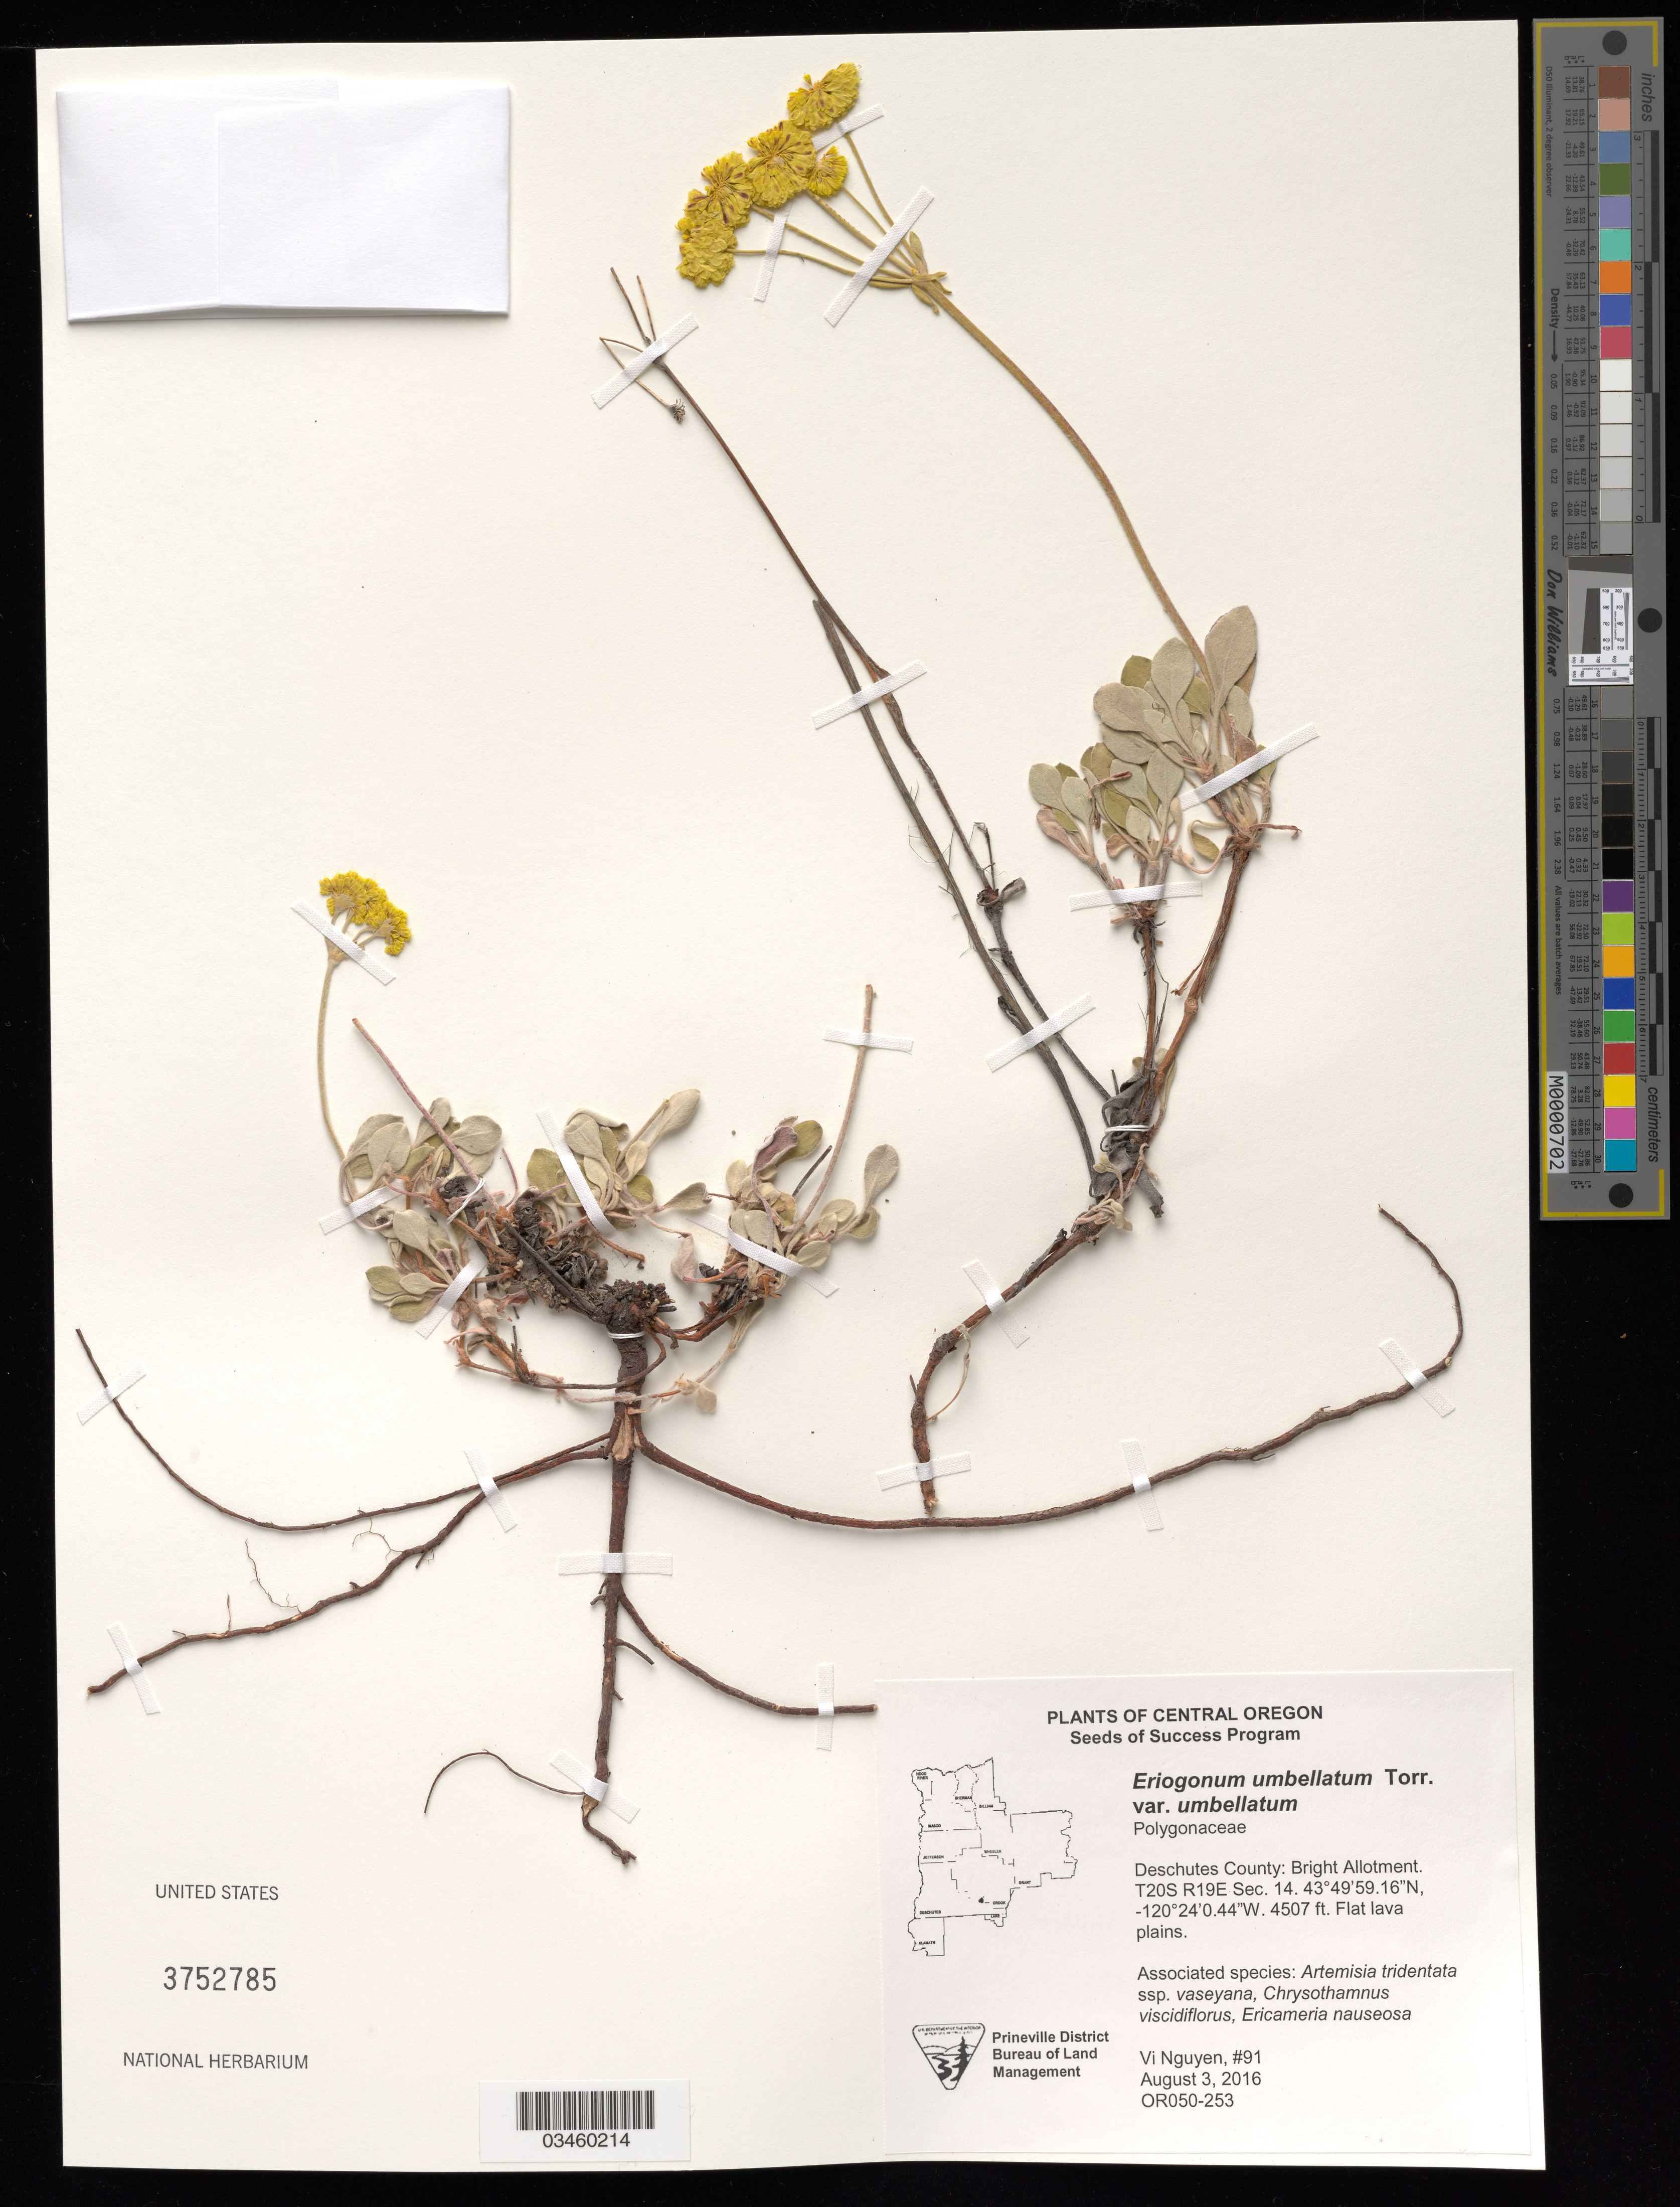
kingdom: Plantae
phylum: Tracheophyta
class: Magnoliopsida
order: Caryophyllales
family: Polygonaceae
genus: Eriogonum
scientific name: Eriogonum umbellatum var. umbellatum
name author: Torr.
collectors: V. Nguyen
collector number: OR050-253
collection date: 2016-08-03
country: United States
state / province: Oregon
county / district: Deschutes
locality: Bright Allotment. T20S R19E Sec. 14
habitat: R023XY211OR Artemisia arbuscual/Festuca idahoensis-Achnatherum thurberianum. Flat lava plains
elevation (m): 1374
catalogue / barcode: US 3752785